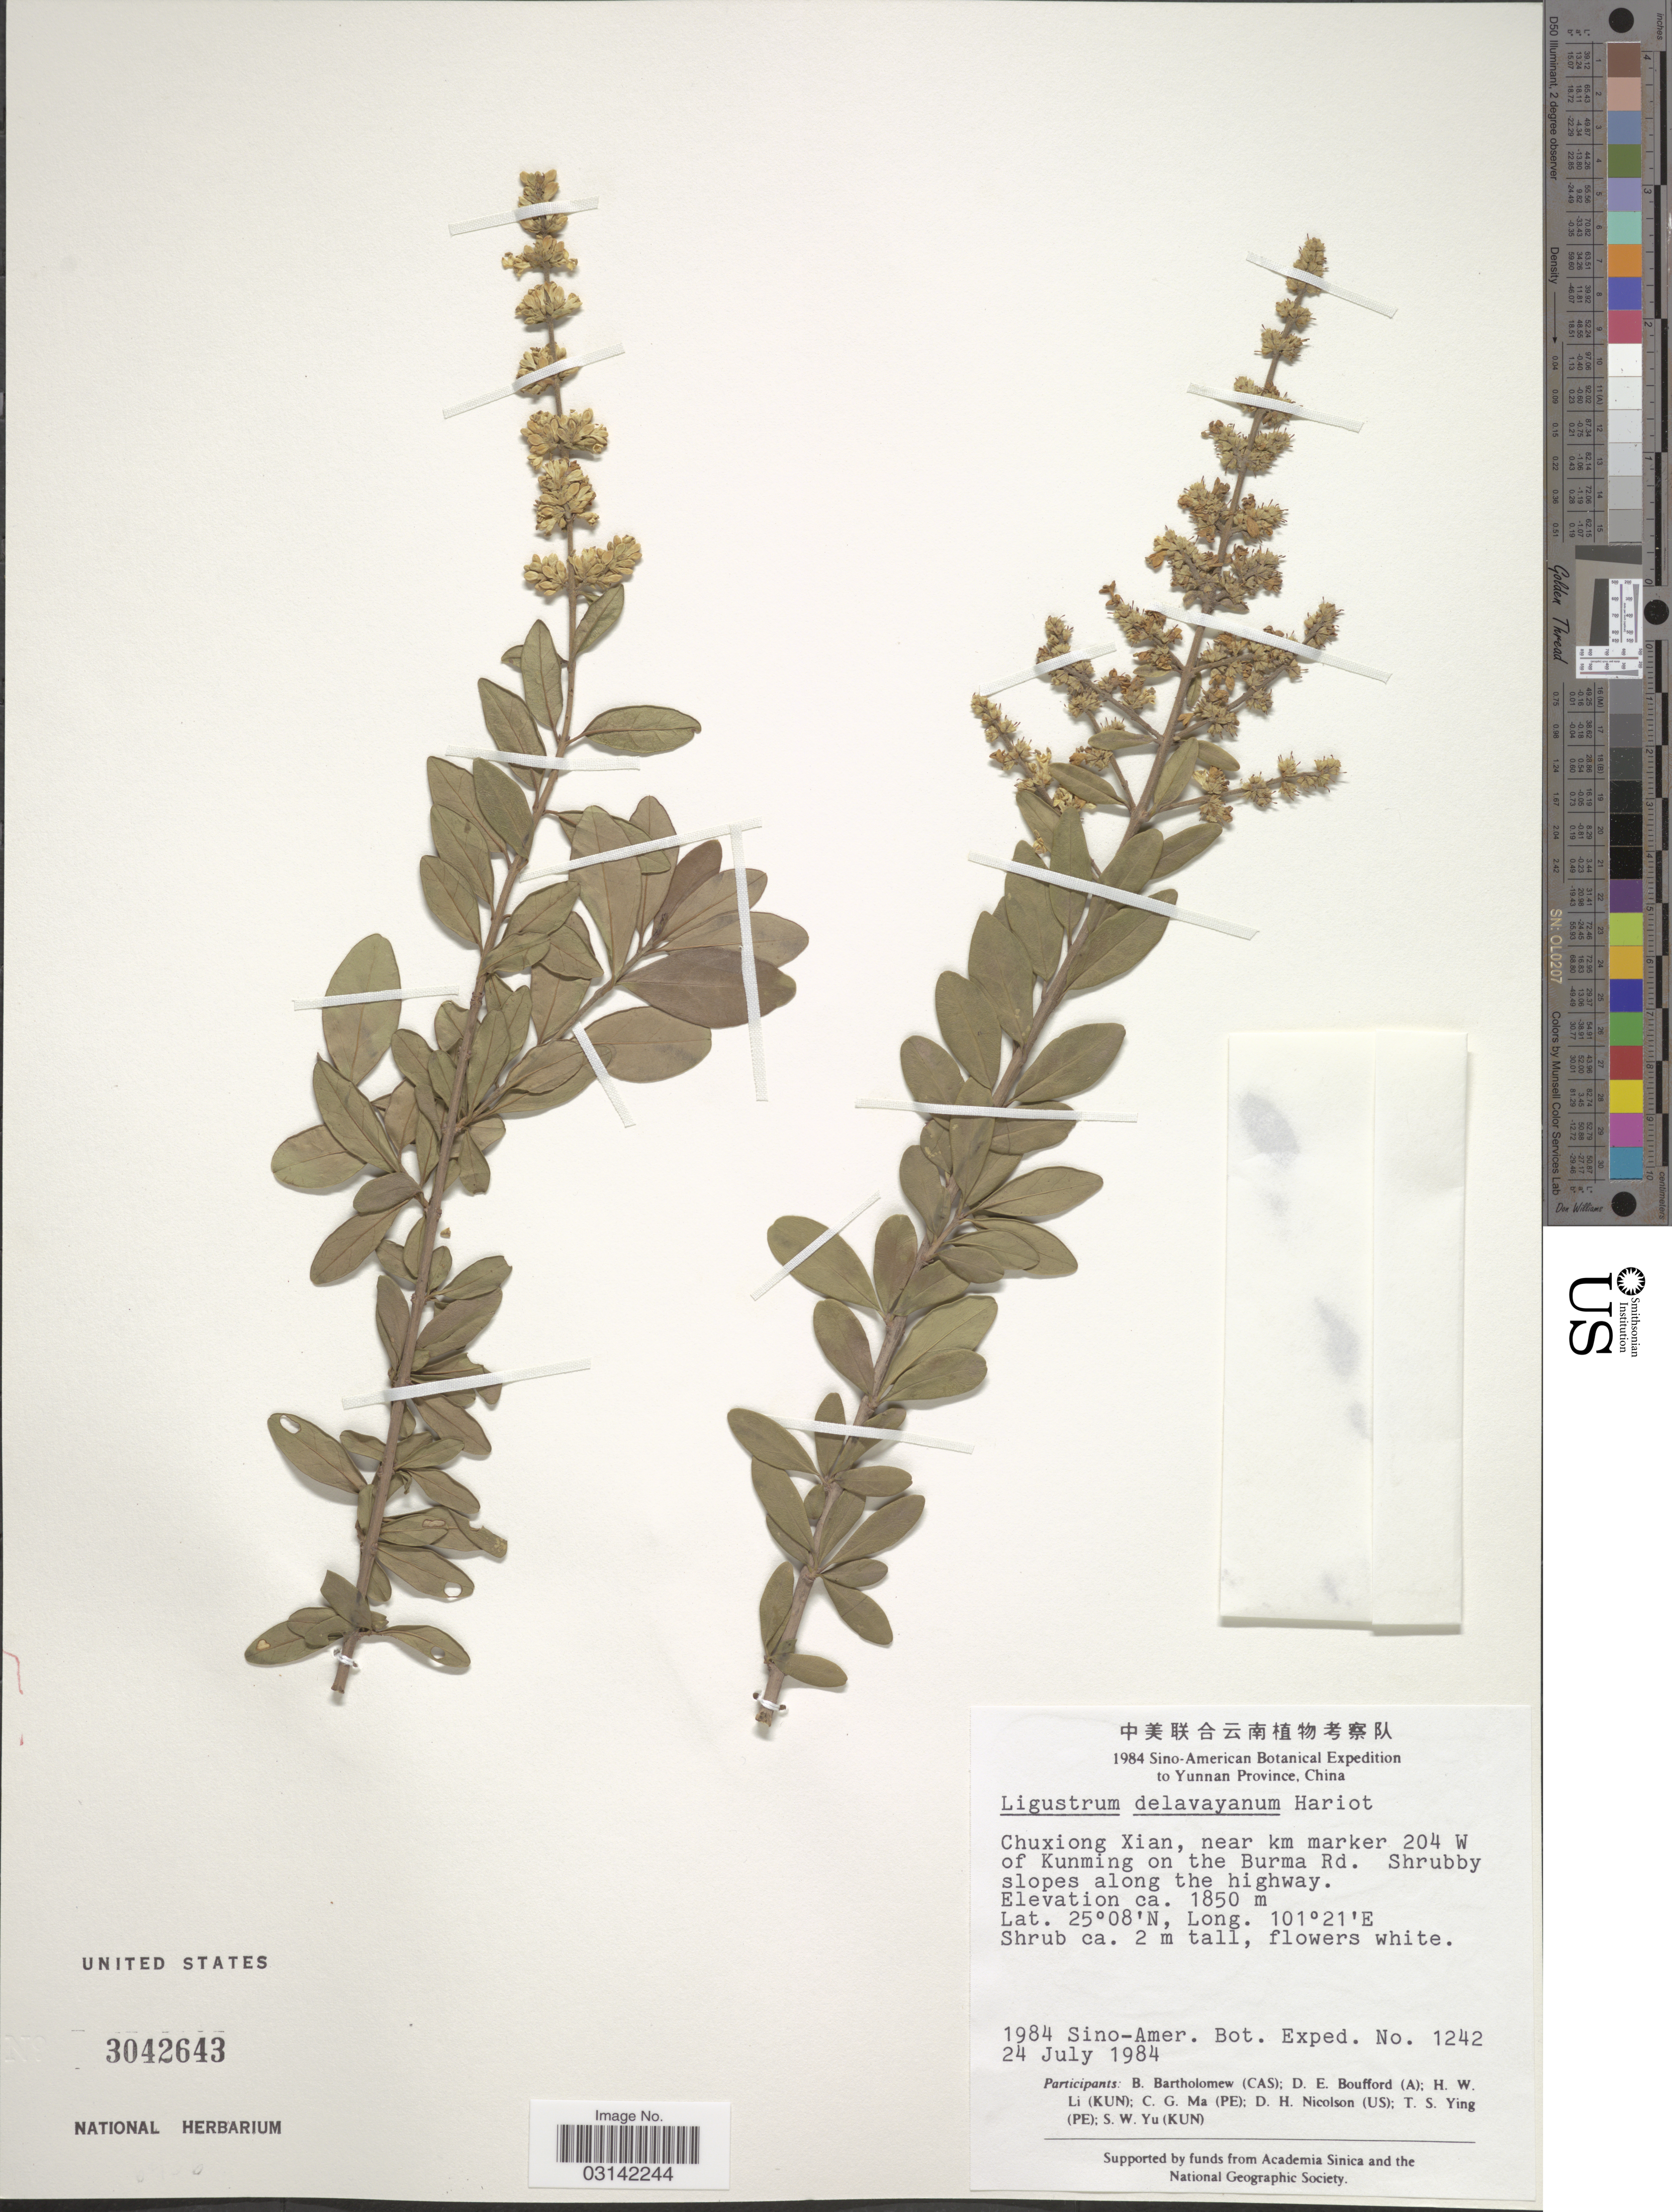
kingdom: Plantae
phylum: Tracheophyta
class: Magnoliopsida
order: Lamiales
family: Oleaceae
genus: Ligustrum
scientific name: Ligustrum delavayanum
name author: Har.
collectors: Sino-Amer. Bot. Exped. 1984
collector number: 1242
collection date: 1984-07-24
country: China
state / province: Yunnan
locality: Chuxiong Xian, near km marker 204 W of Kunming on the Burma Rd. Shrubby slopes along the highway.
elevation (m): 1850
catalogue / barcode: US 3042643